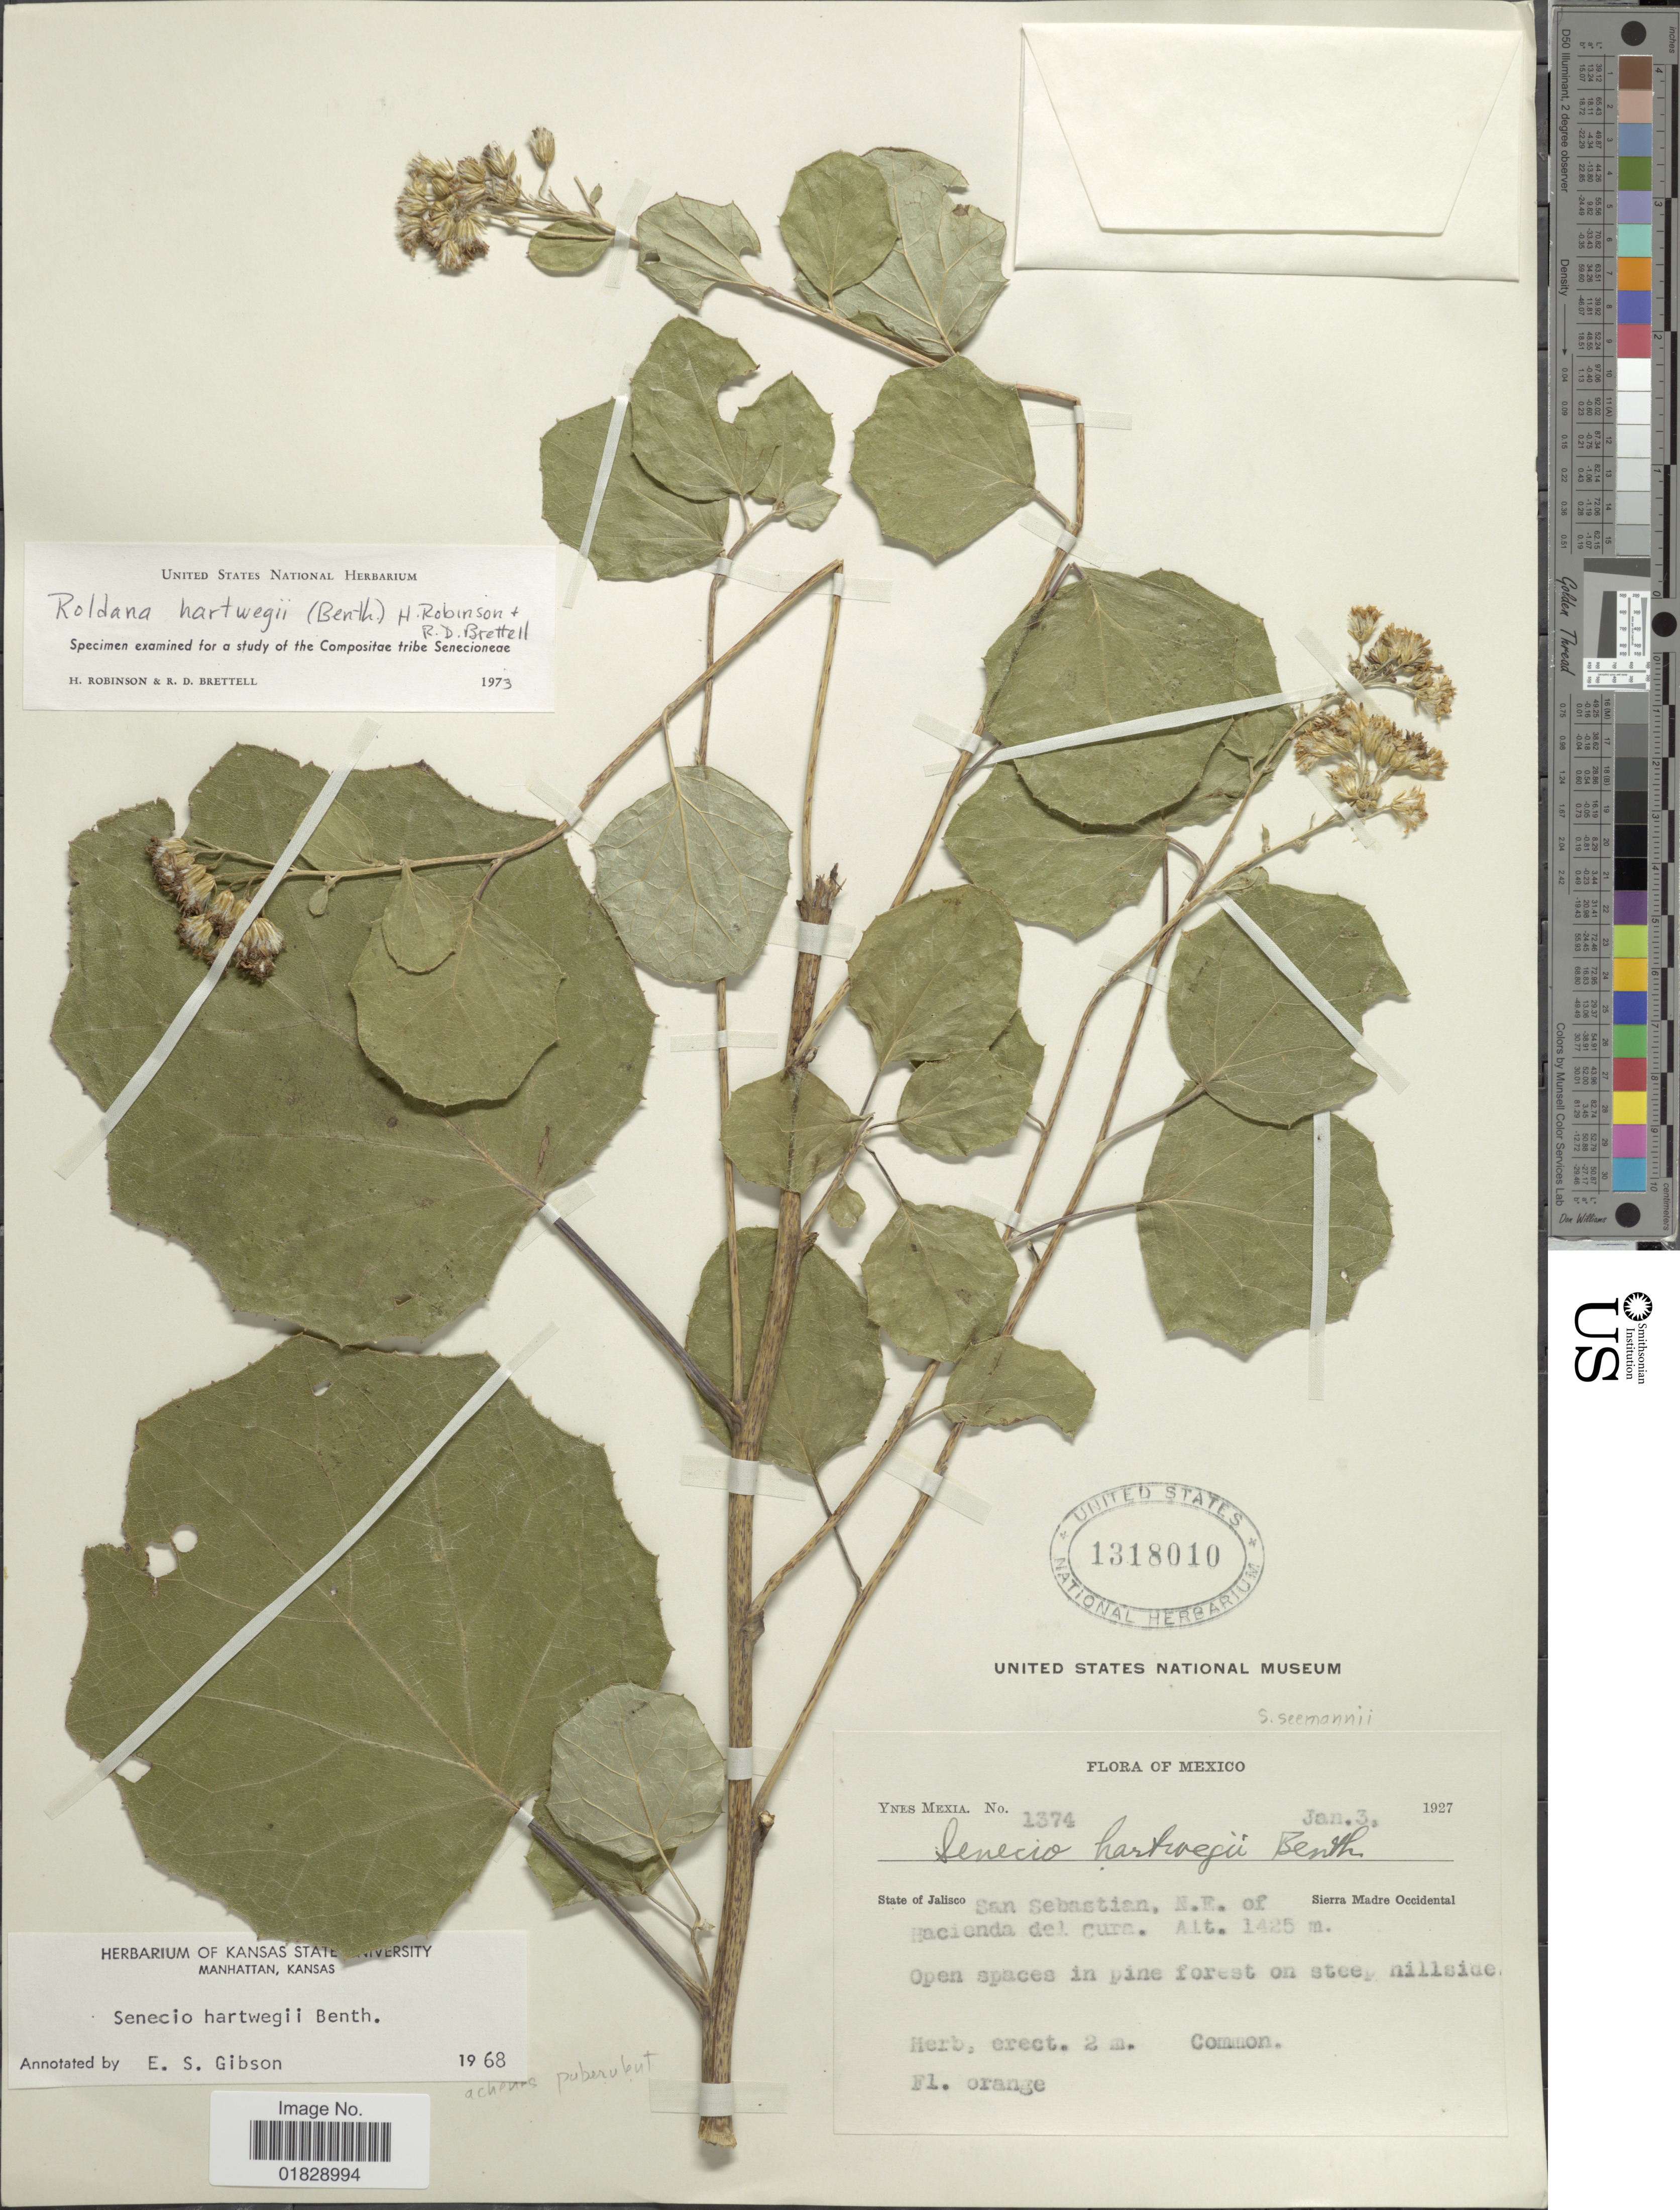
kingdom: Plantae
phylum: Tracheophyta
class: Magnoliopsida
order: Asterales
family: Asteraceae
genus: Roldana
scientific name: Roldana hartwegii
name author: (Benth.) H. Rob. & Brettell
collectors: Y. Mexia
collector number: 1374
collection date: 1927-01-03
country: Mexico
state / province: Jalisco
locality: State of Jalisco. San Sebastian, N.E. of Hacienda del Cura. Sierra Madre Occidental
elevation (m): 1425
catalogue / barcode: US 1318010